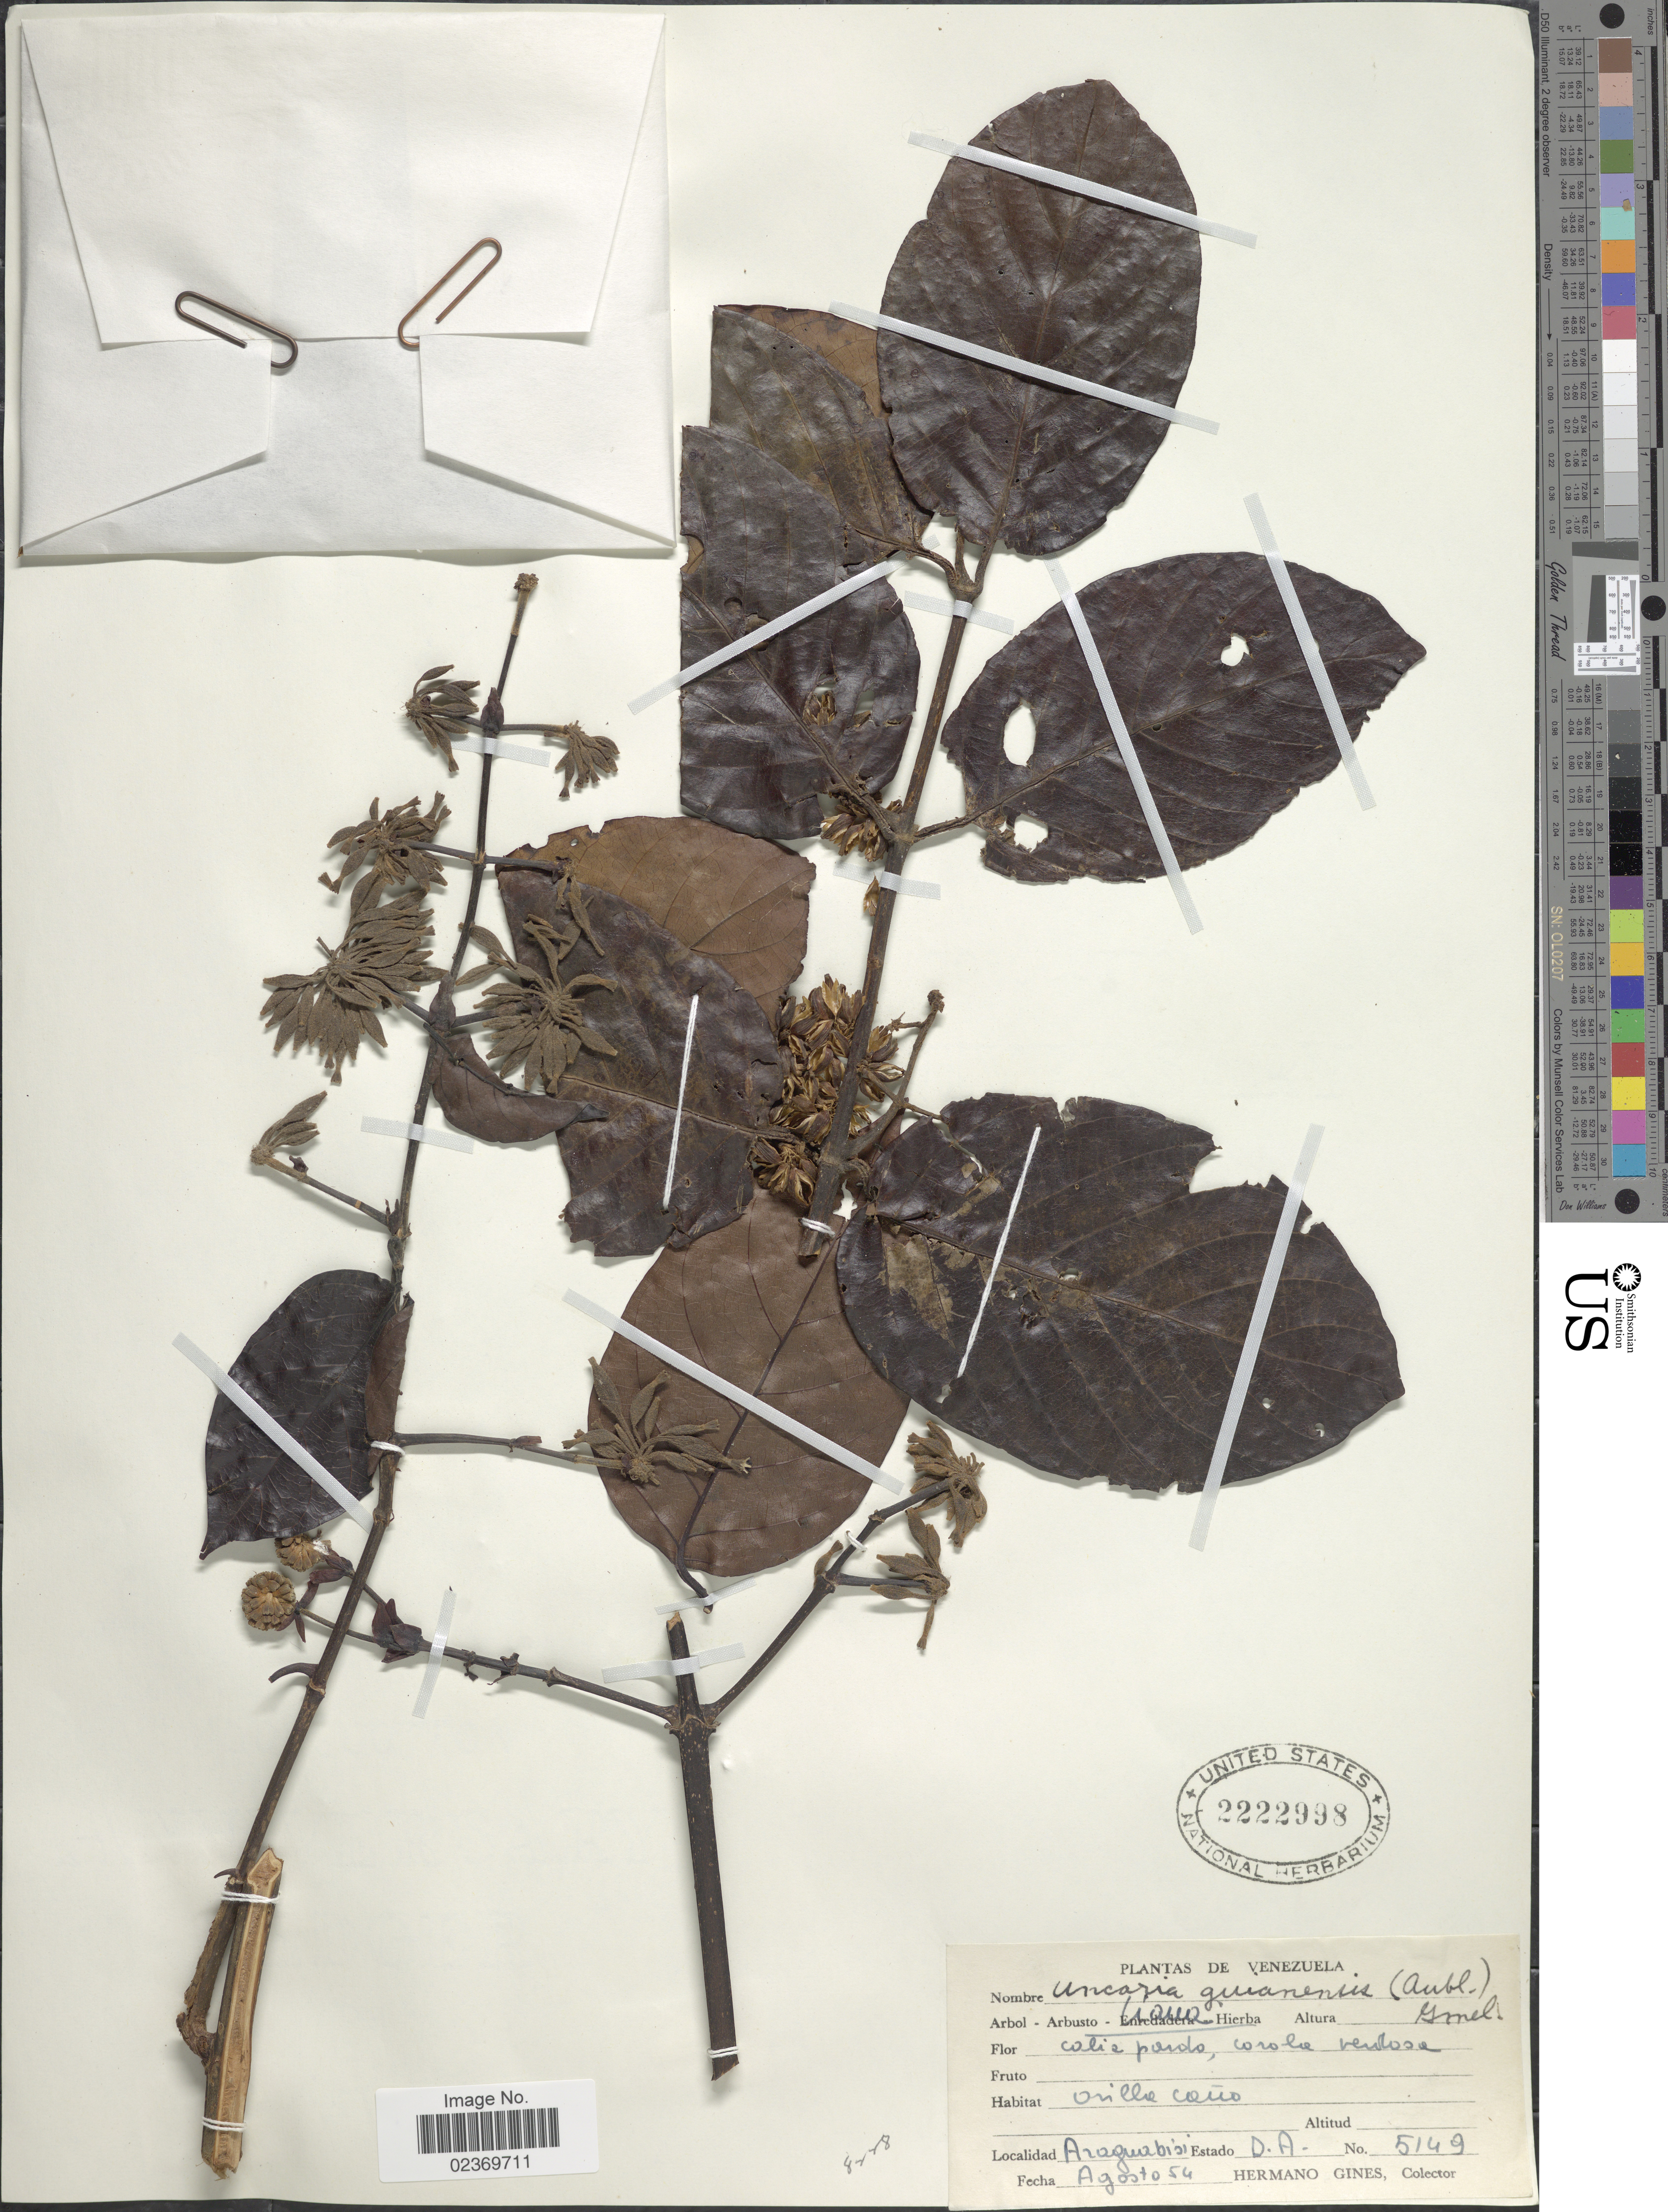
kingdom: Plantae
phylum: Tracheophyta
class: Magnoliopsida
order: Gentianales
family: Rubiaceae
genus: Uncaria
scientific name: Uncaria guianensis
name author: (Aubl.) J.F. Gmel.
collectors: Bro. Gines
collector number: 5149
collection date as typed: Transcribed d/m/y: /8/54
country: Venezuela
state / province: Delta Amacuro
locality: Araguabisi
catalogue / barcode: US 2222998